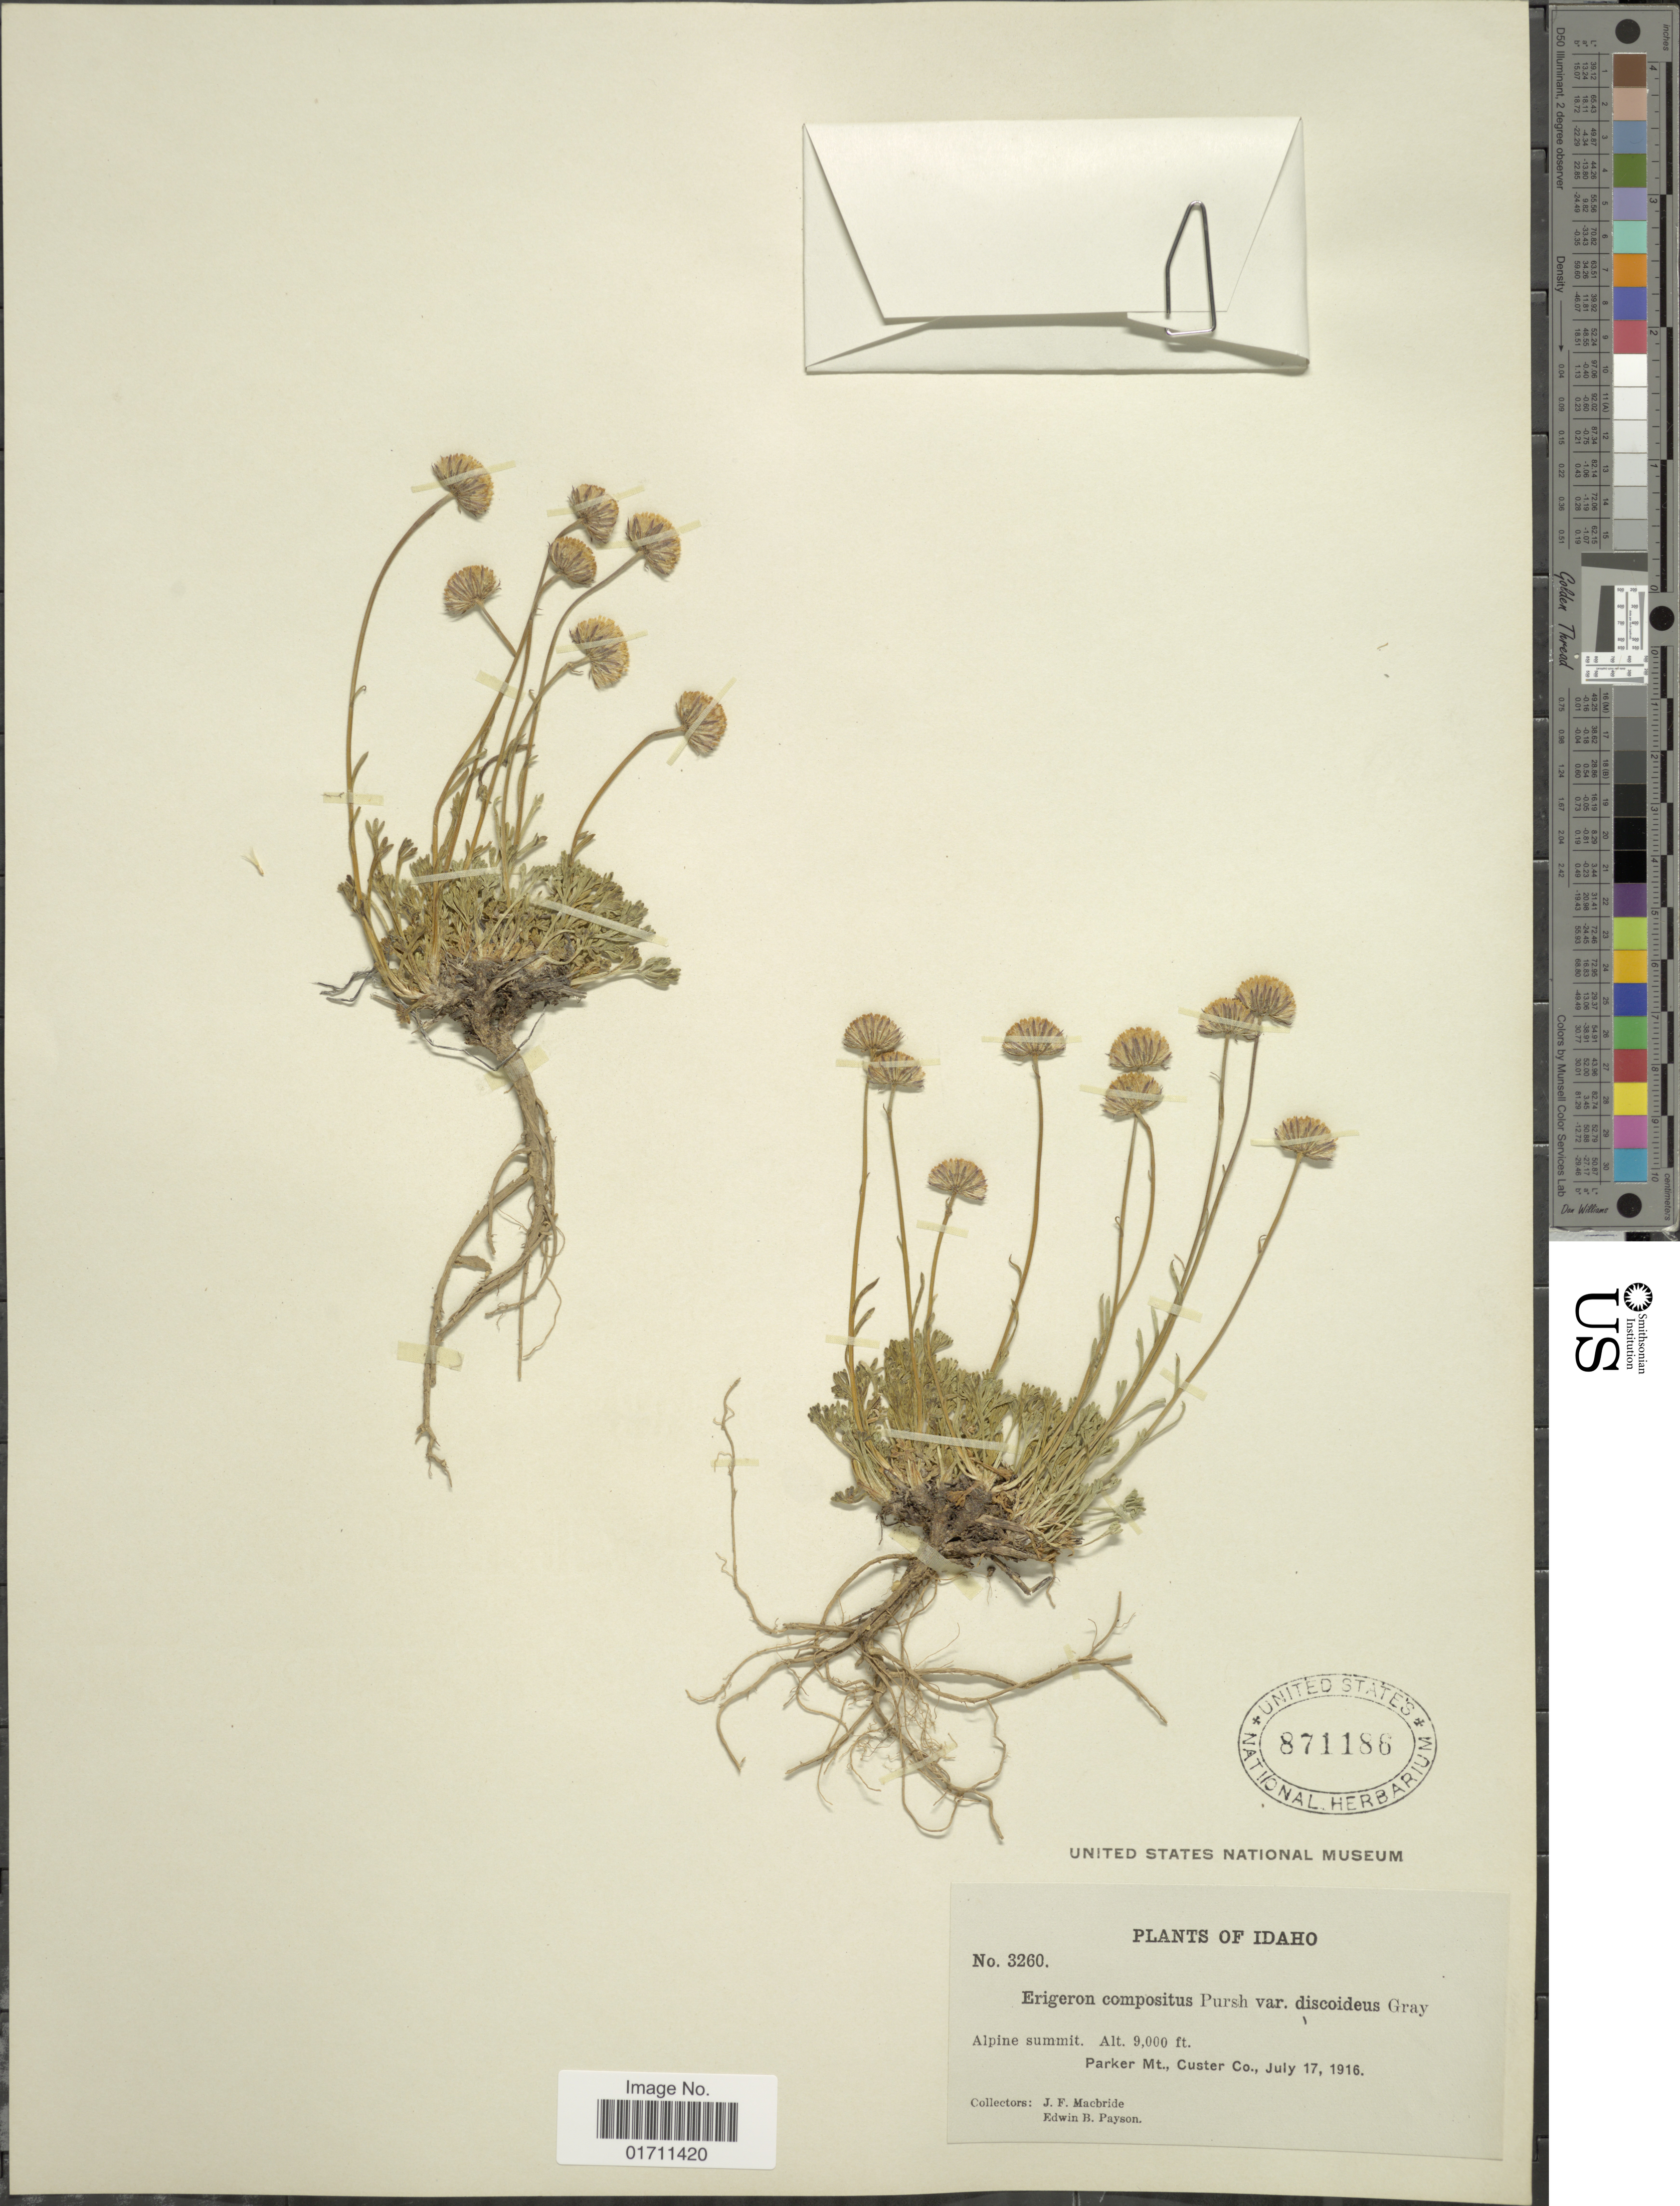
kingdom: Plantae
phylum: Tracheophyta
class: Magnoliopsida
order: Asterales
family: Asteraceae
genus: Erigeron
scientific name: Erigeron compositus subsp. discoideus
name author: (A. Gray) Piper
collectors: J. F. Macbride & E. B. Payson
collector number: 3260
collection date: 1916-07-17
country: United States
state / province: Idaho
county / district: Custer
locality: Alpine summit, Parker Mt.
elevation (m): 2743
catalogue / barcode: US 871186